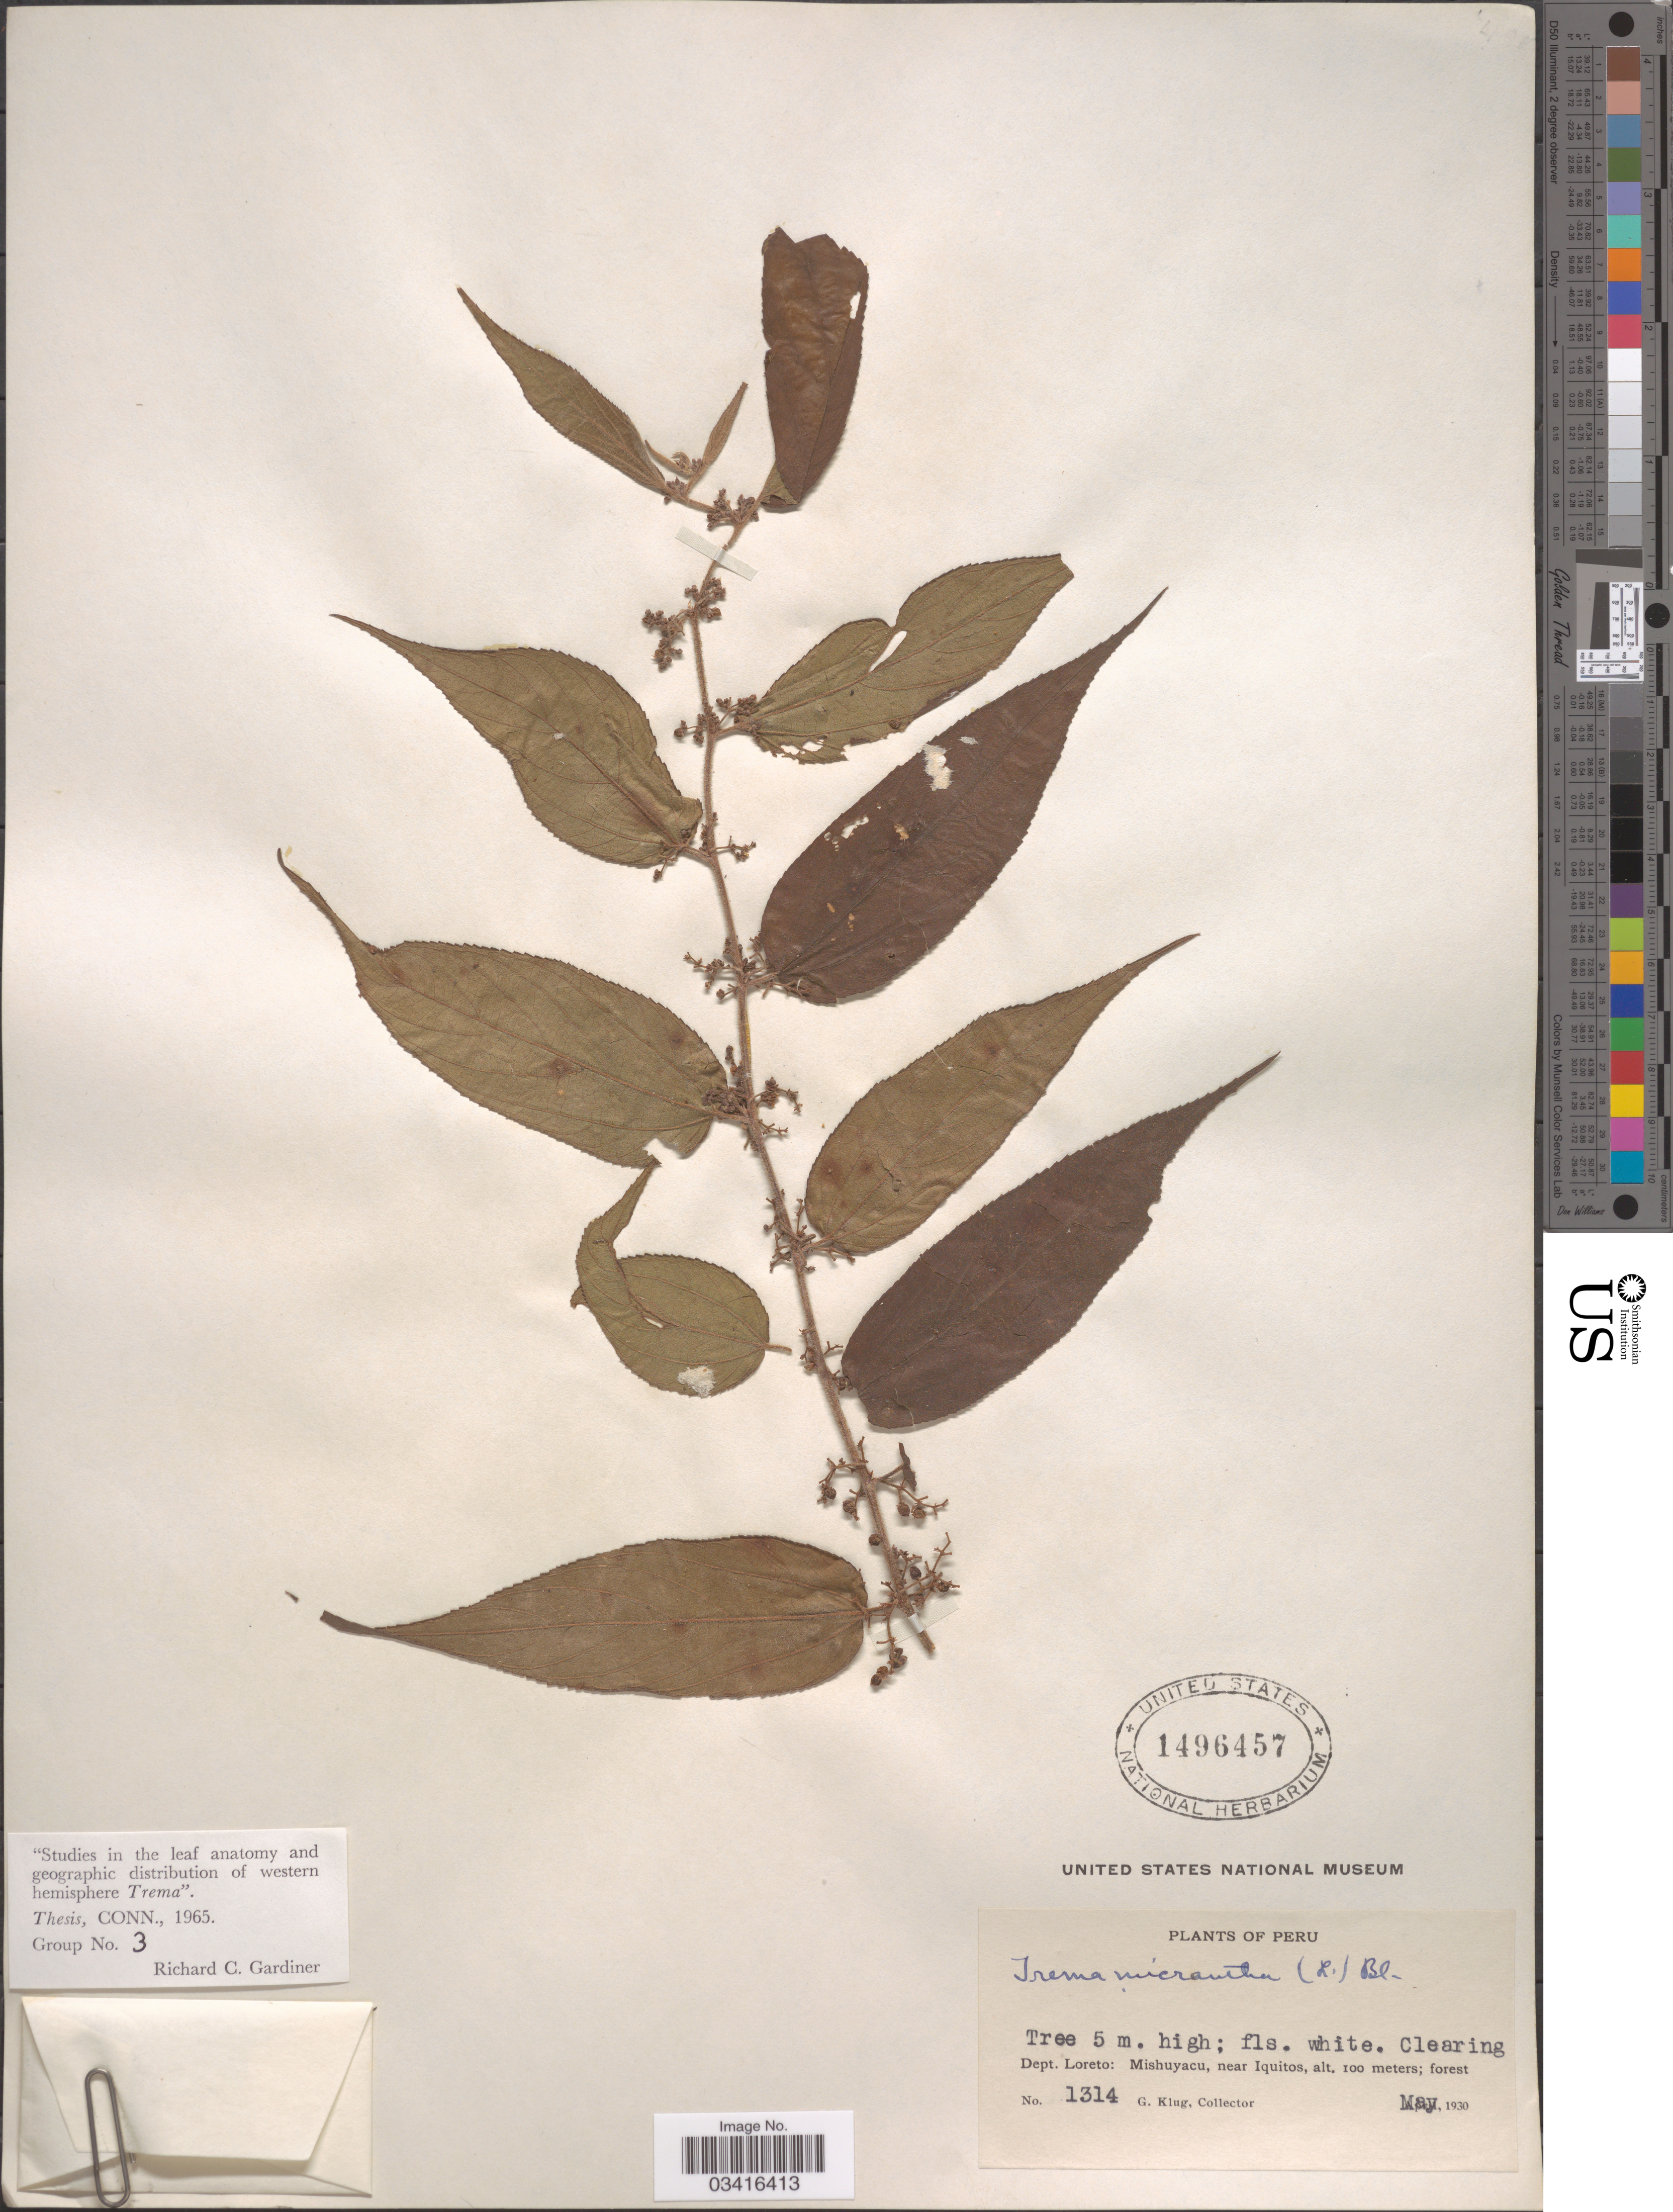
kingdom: Plantae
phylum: Tracheophyta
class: Magnoliopsida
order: Rosales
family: Cannabaceae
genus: Trema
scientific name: Trema micranthum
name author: (L.) Blume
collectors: G. Klug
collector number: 1314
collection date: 1930-05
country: Peru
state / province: Loreto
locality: Dept. Loreto: Mishuyacu, near Iquitos.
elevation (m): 100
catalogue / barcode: US 1496457